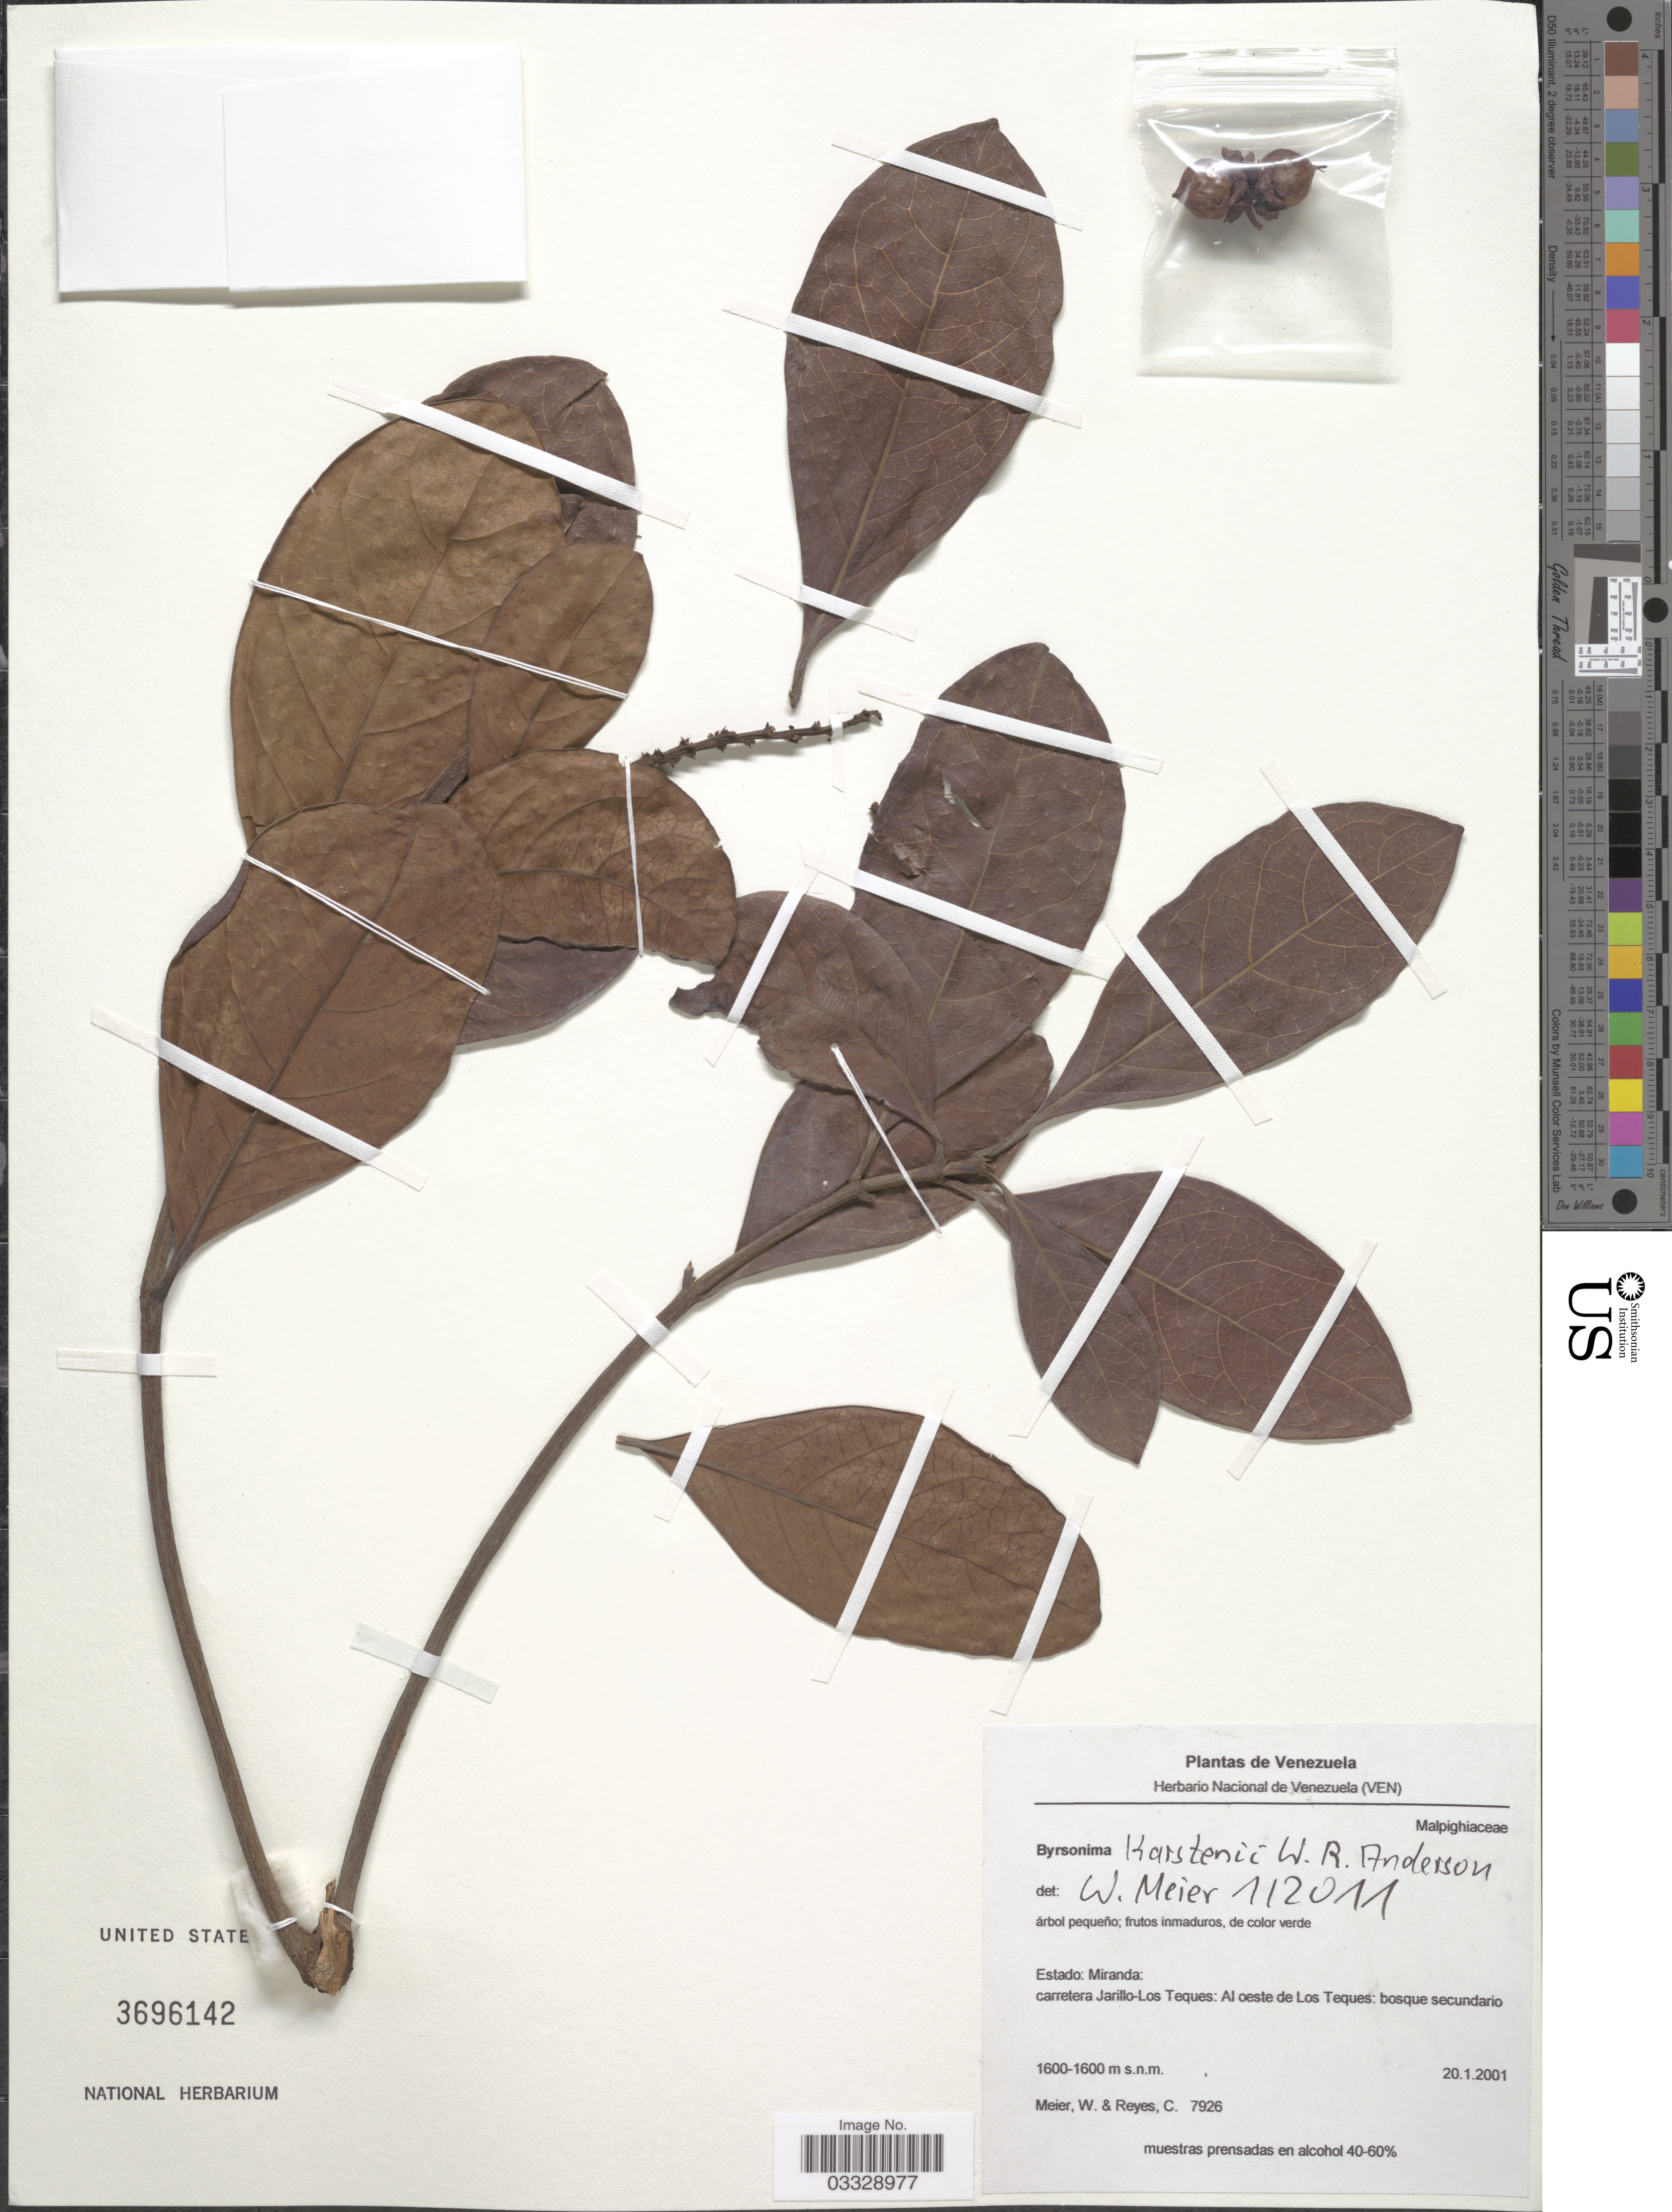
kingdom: Plantae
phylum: Tracheophyta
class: Magnoliopsida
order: Malpighiales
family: Malpighiaceae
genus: Byrsonima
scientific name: Byrsonima karstenii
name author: W.R. Anderson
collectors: W. Meier & C. Reyes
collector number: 7926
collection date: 2001-01-20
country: Venezuela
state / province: Miranda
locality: Carretera Jarillo-Los Teques: al oeste de Los Teques.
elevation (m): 1600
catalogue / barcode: US 3696142